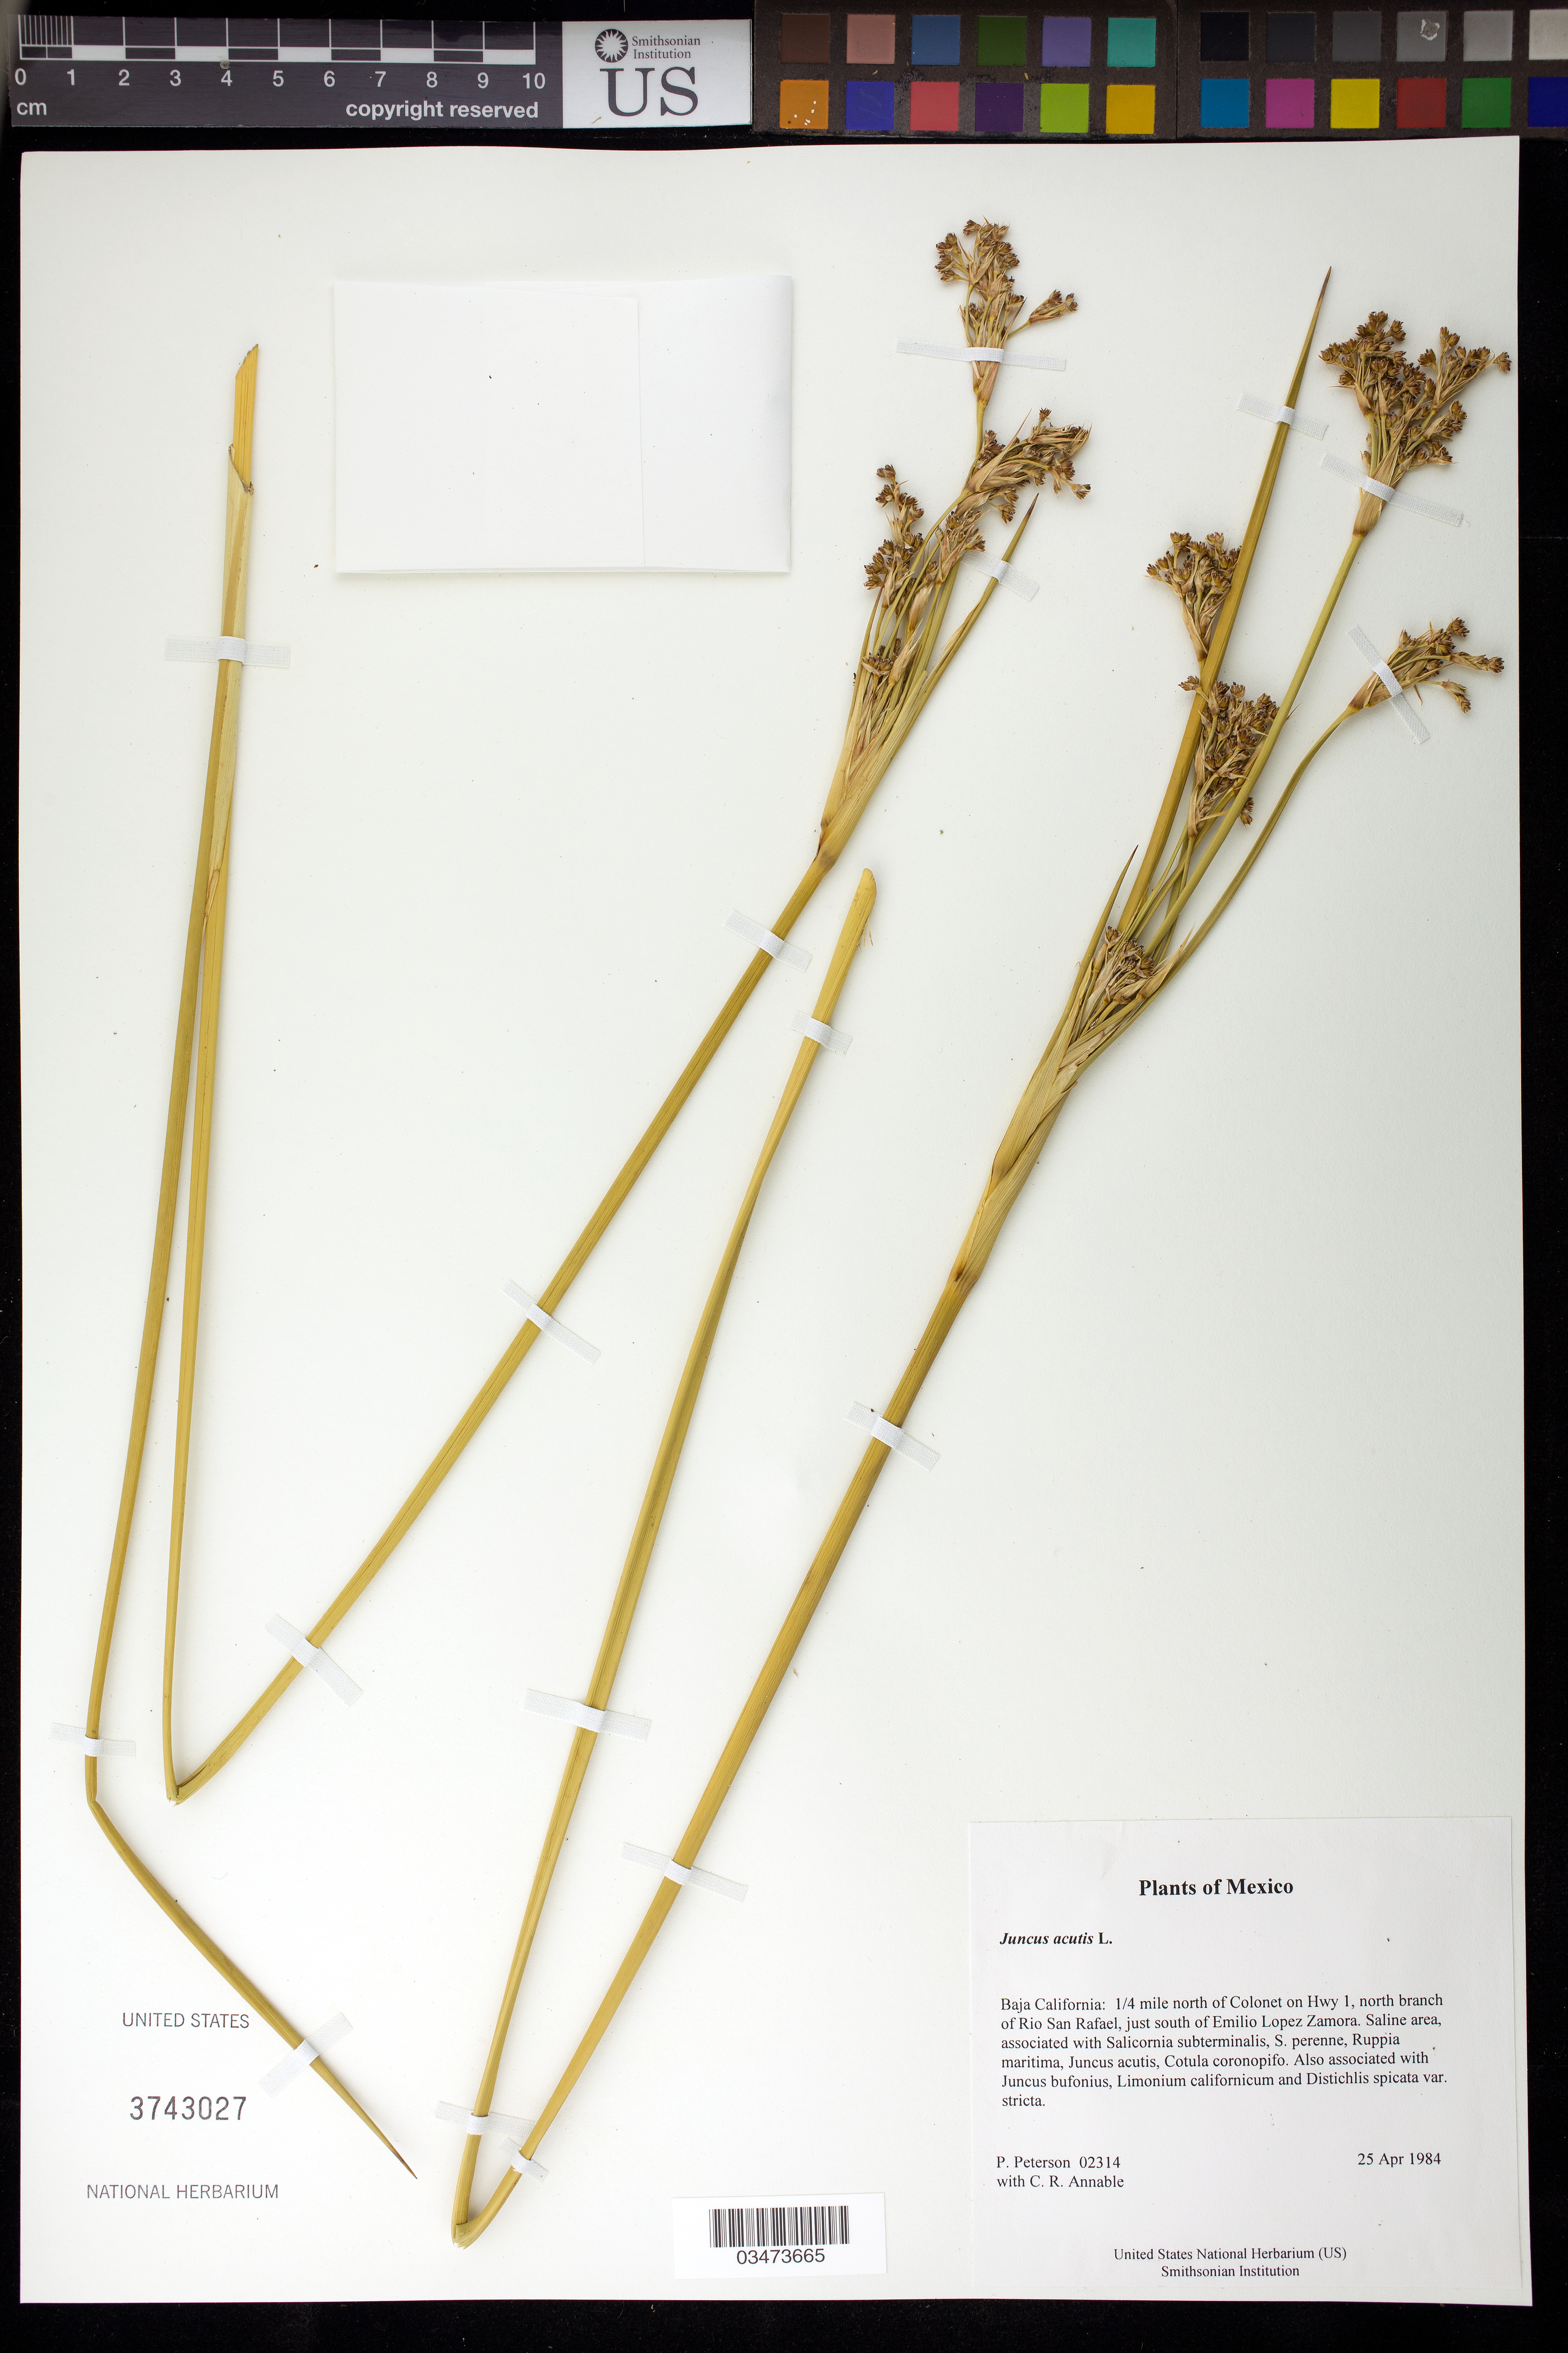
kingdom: Plantae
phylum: Tracheophyta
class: Liliopsida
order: Poales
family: Juncaceae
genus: Juncus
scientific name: Juncus acutus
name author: L.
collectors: P. M. Peterson & C. R. Annable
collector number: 02314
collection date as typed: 25 Apr 1984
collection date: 1984-04-25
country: Mexico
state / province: Baja California Norte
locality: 1/4 mile north of Colonet on Hwy 1, north branch of Rio San Rafael, just south of Emilio Lopez Zamora.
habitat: Saline area, associated with Salicornia subterminalis, S. perenne, Ruppia maritima, Juncus acutis, Cotula coronopifo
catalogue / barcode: US 3743027